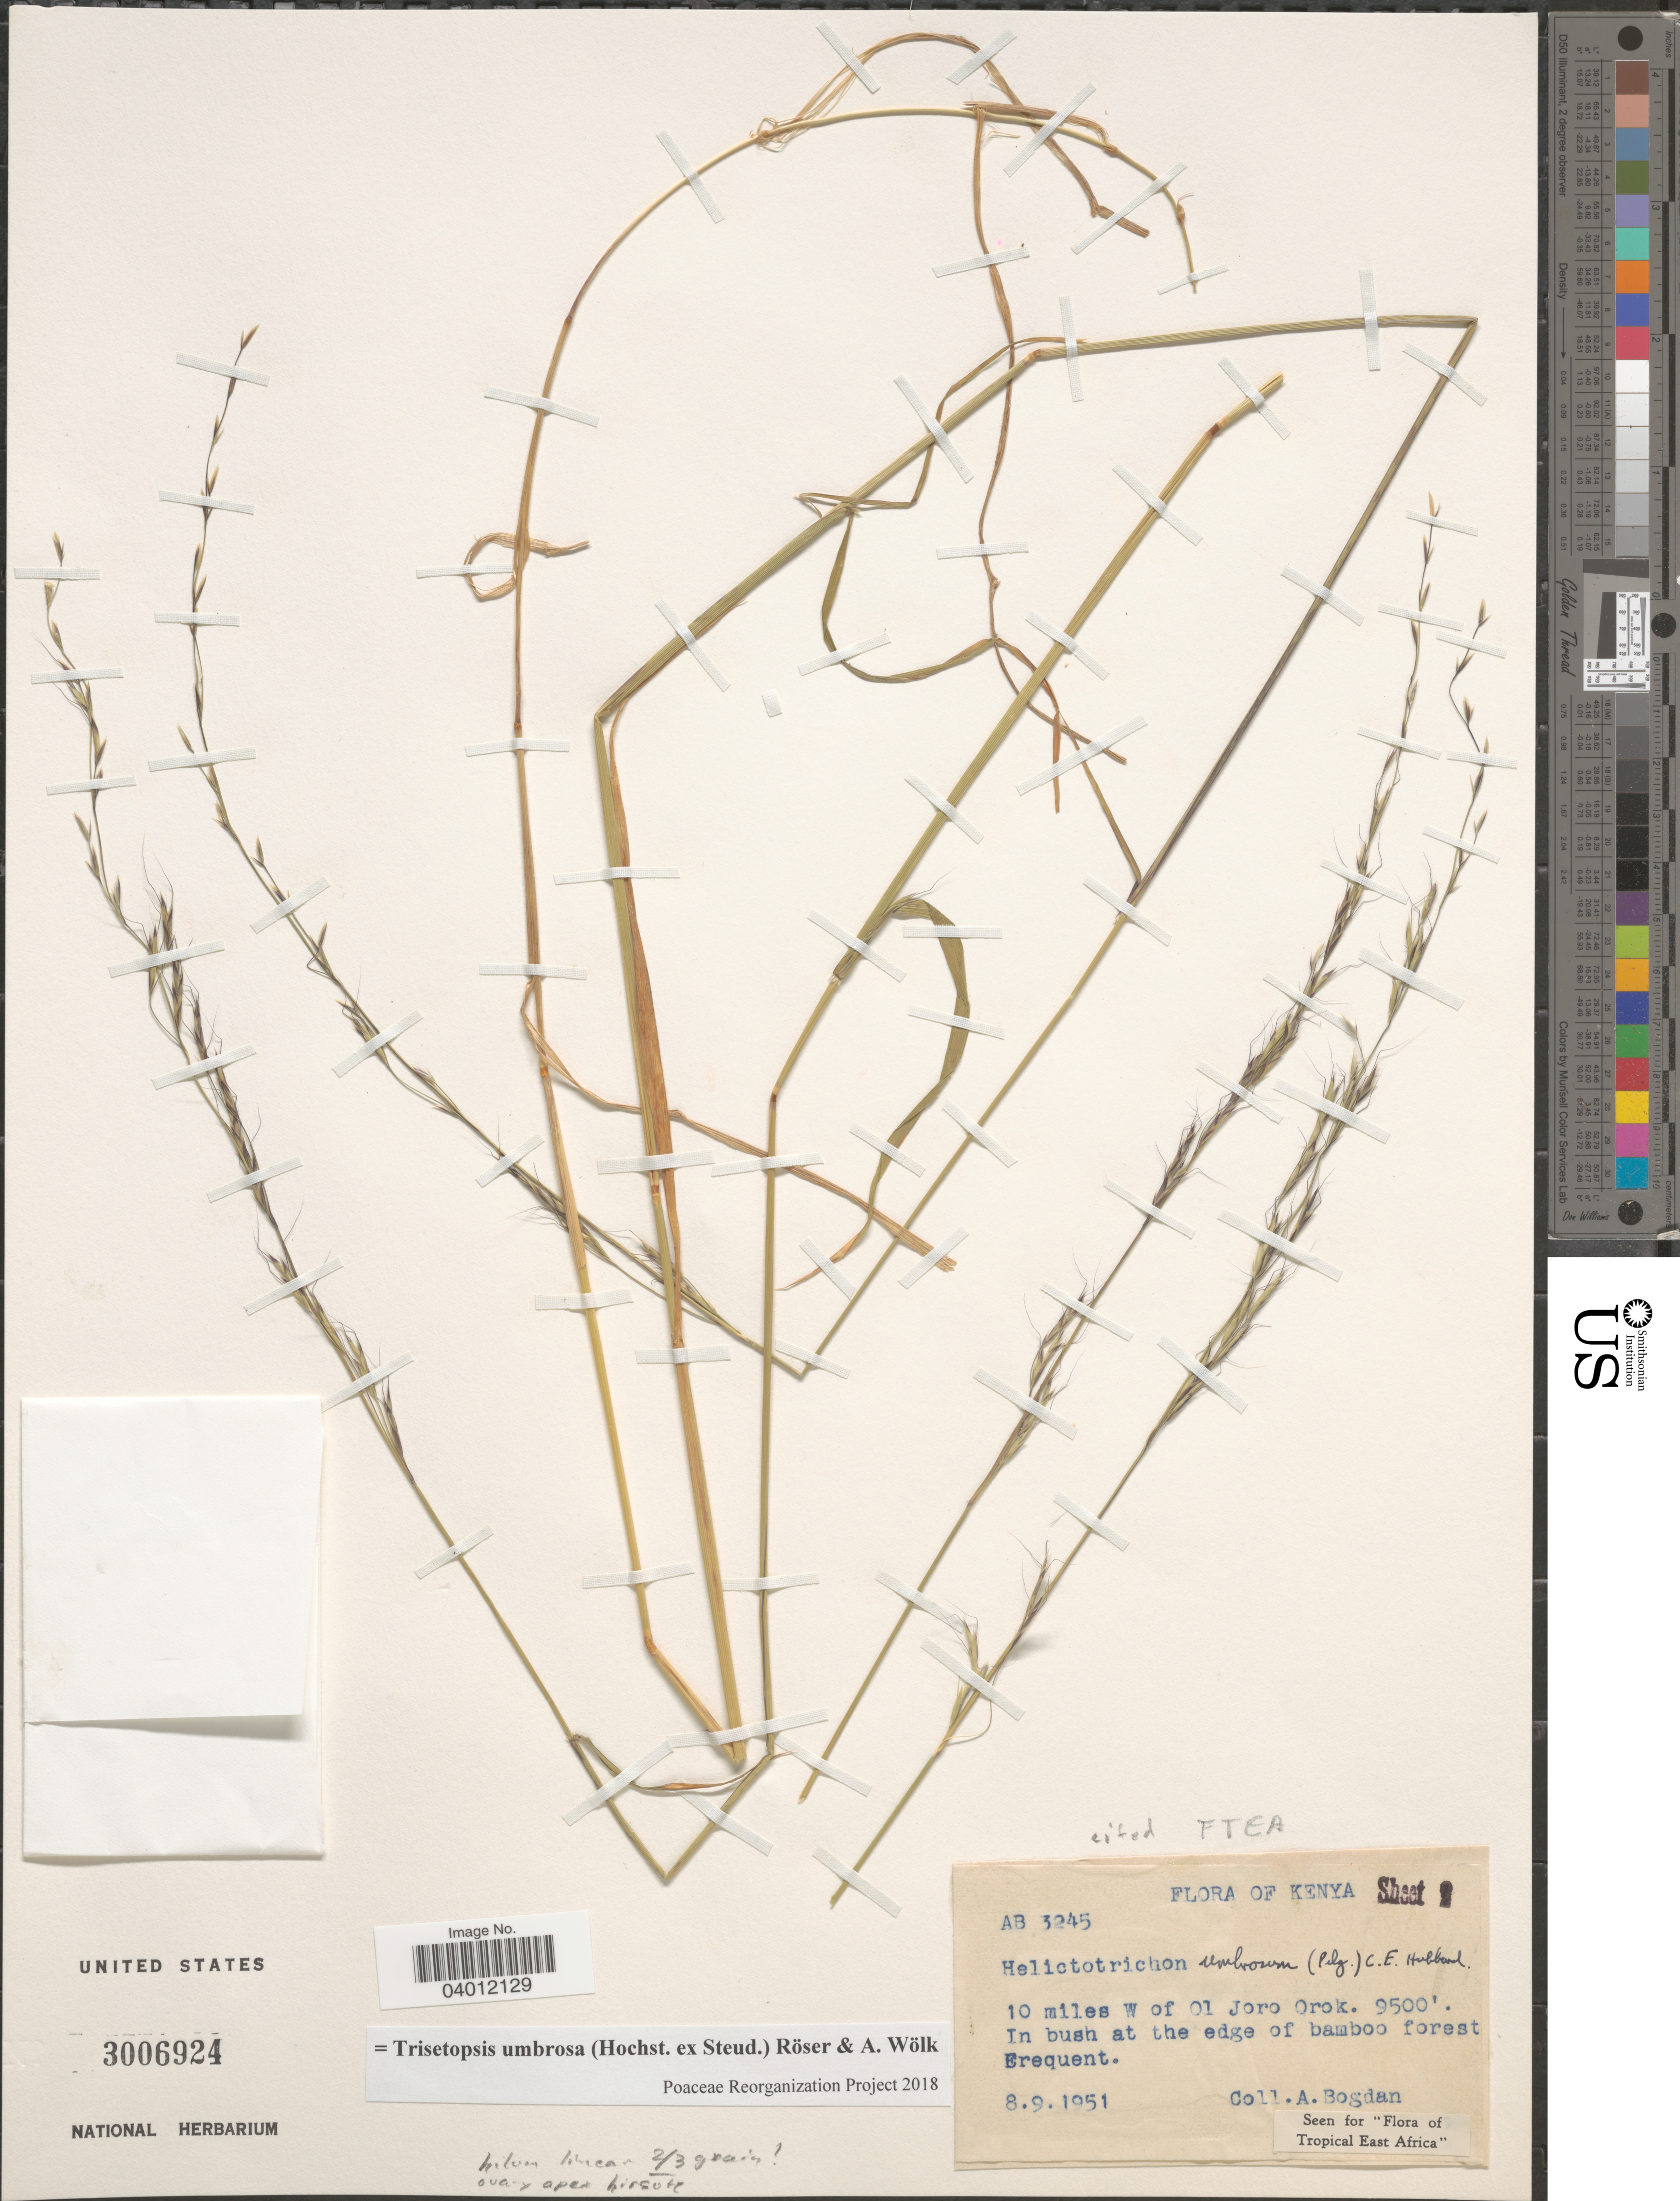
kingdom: Plantae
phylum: Tracheophyta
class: Liliopsida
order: Poales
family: Poaceae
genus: Trisetopsis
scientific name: Trisetopsis umbrosa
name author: (Hochst. ex Steud.) Röser & Wölk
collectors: A. Bogdan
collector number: AB3245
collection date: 1951-09-08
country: Kenya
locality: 10 miles W of Ol Joro Orok.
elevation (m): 2896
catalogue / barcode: US 3006924